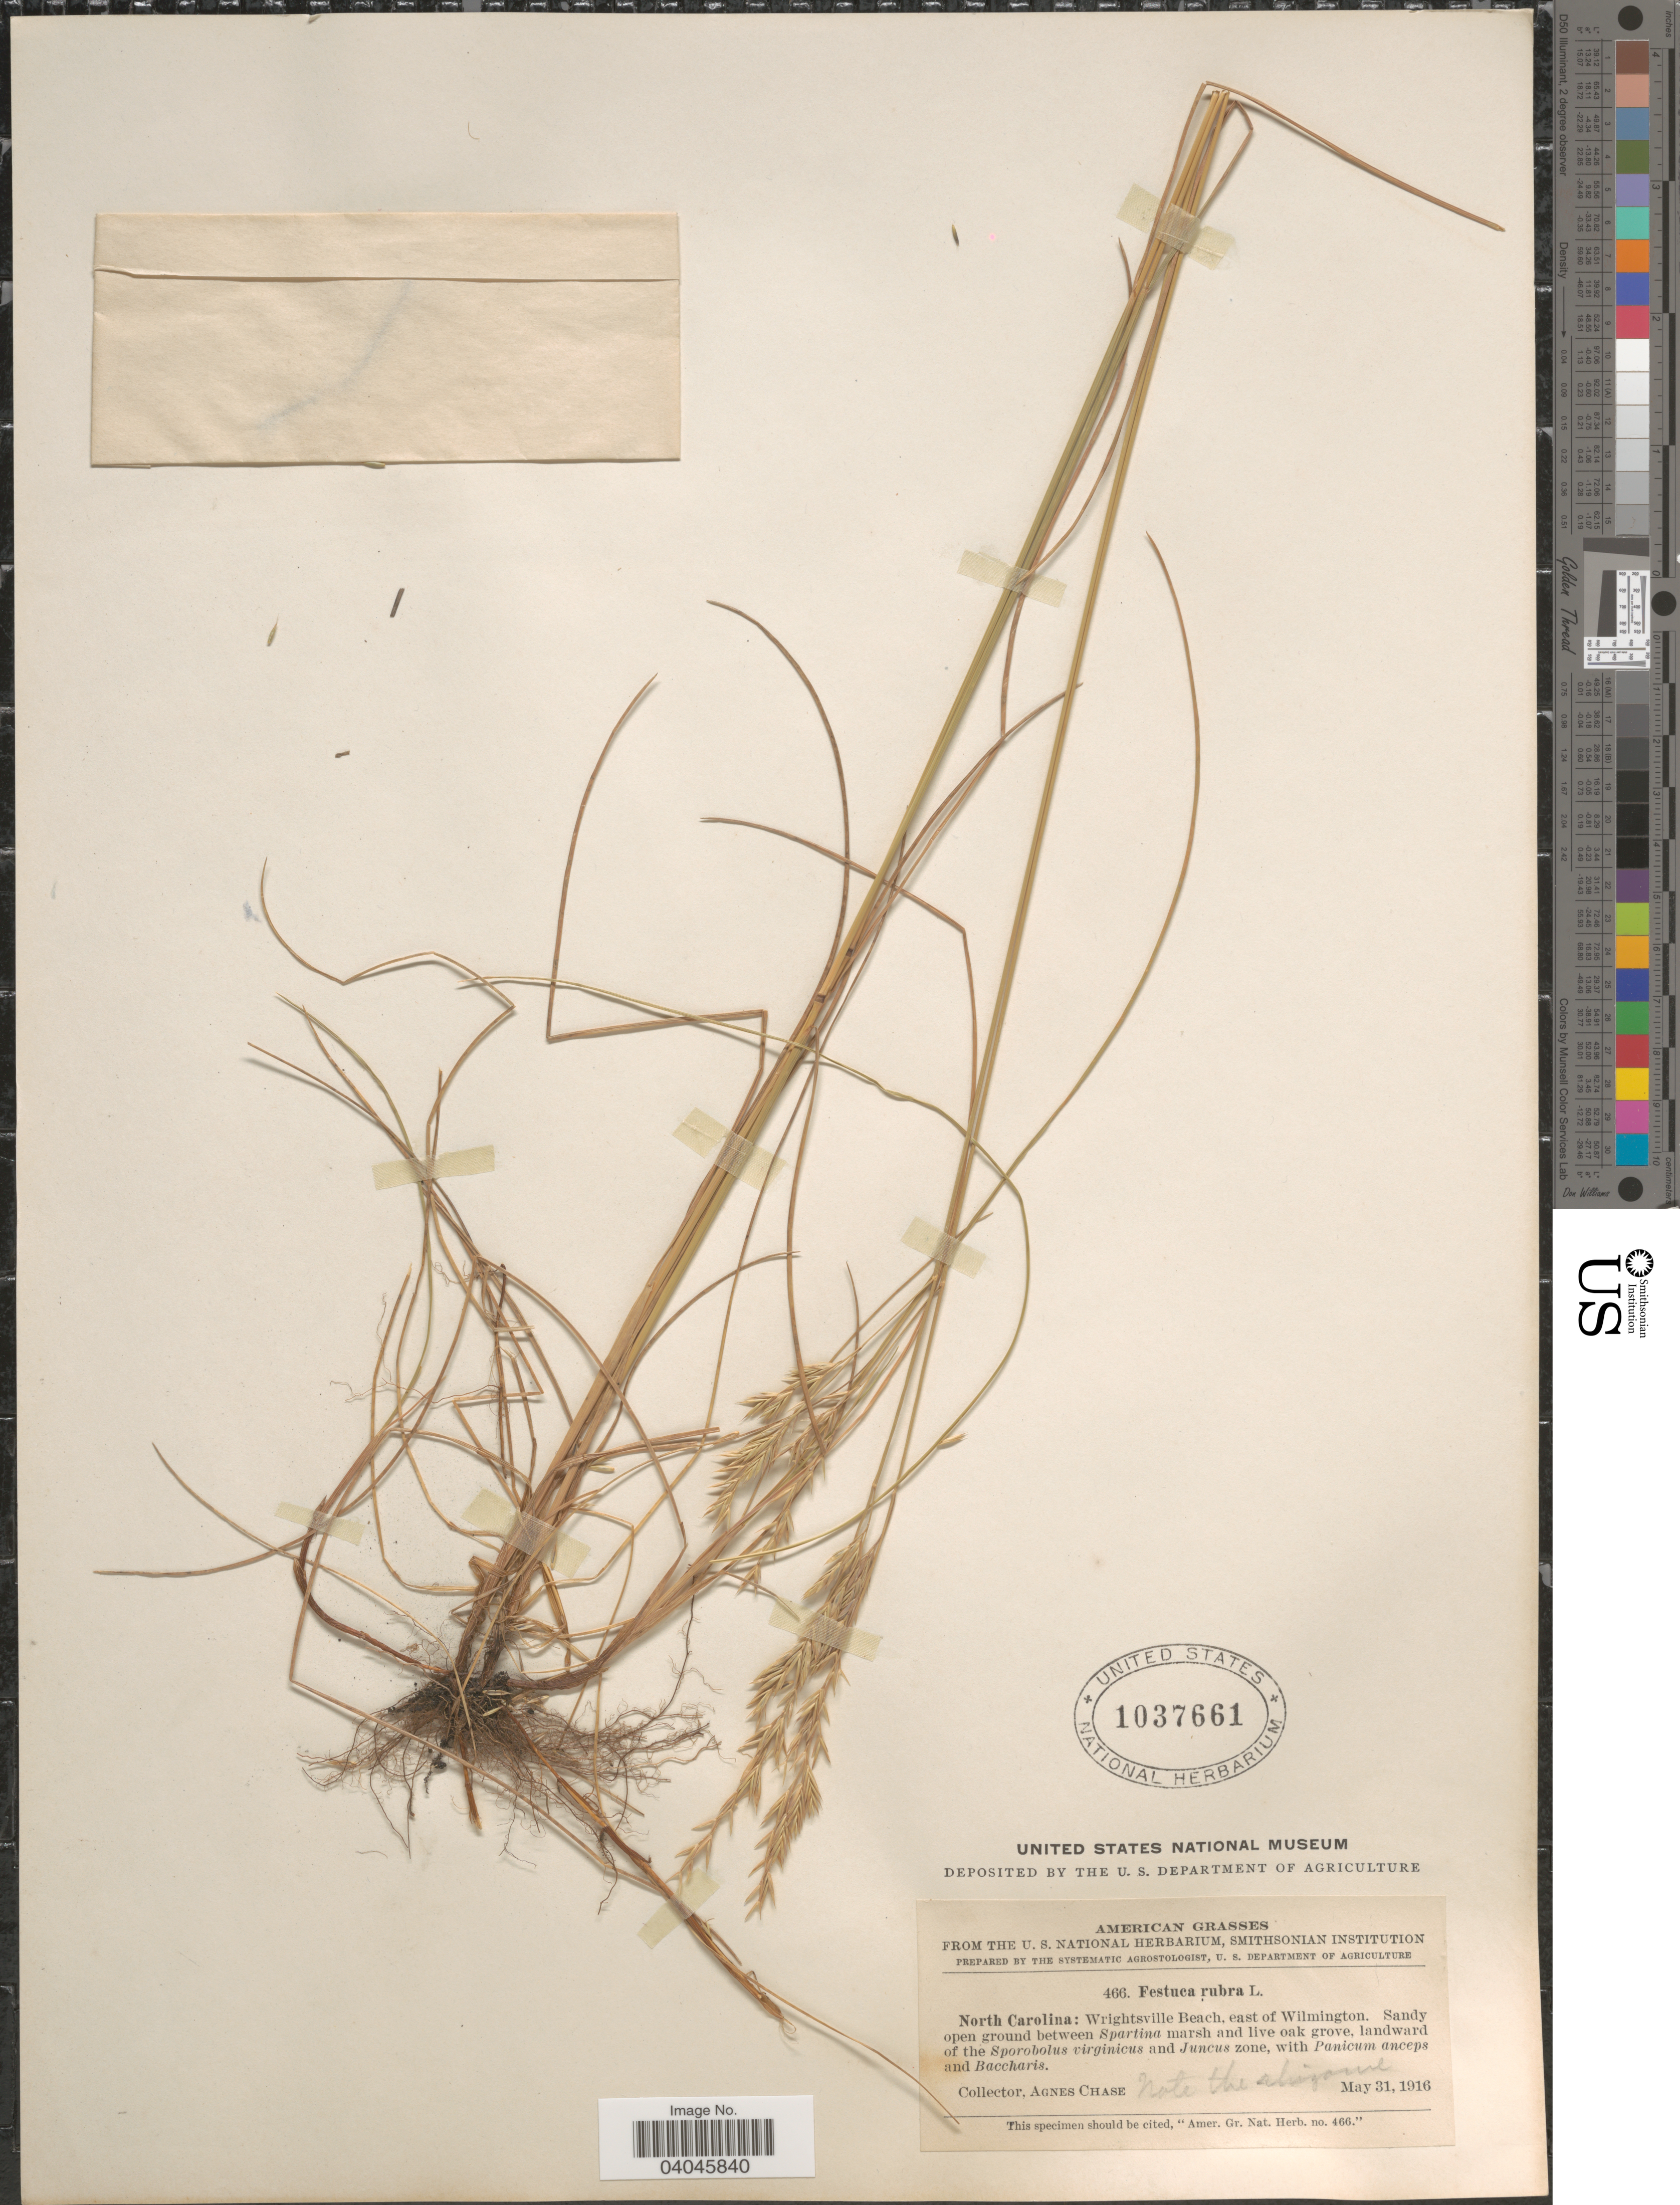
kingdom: Plantae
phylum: Tracheophyta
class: Liliopsida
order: Poales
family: Poaceae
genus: Festuca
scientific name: Festuca rubra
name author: L.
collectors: A. Chase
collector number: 466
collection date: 1916-05-31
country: United States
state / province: North Carolina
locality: Wrightsville Beach, east of Wilmington.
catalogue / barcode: US 1037661